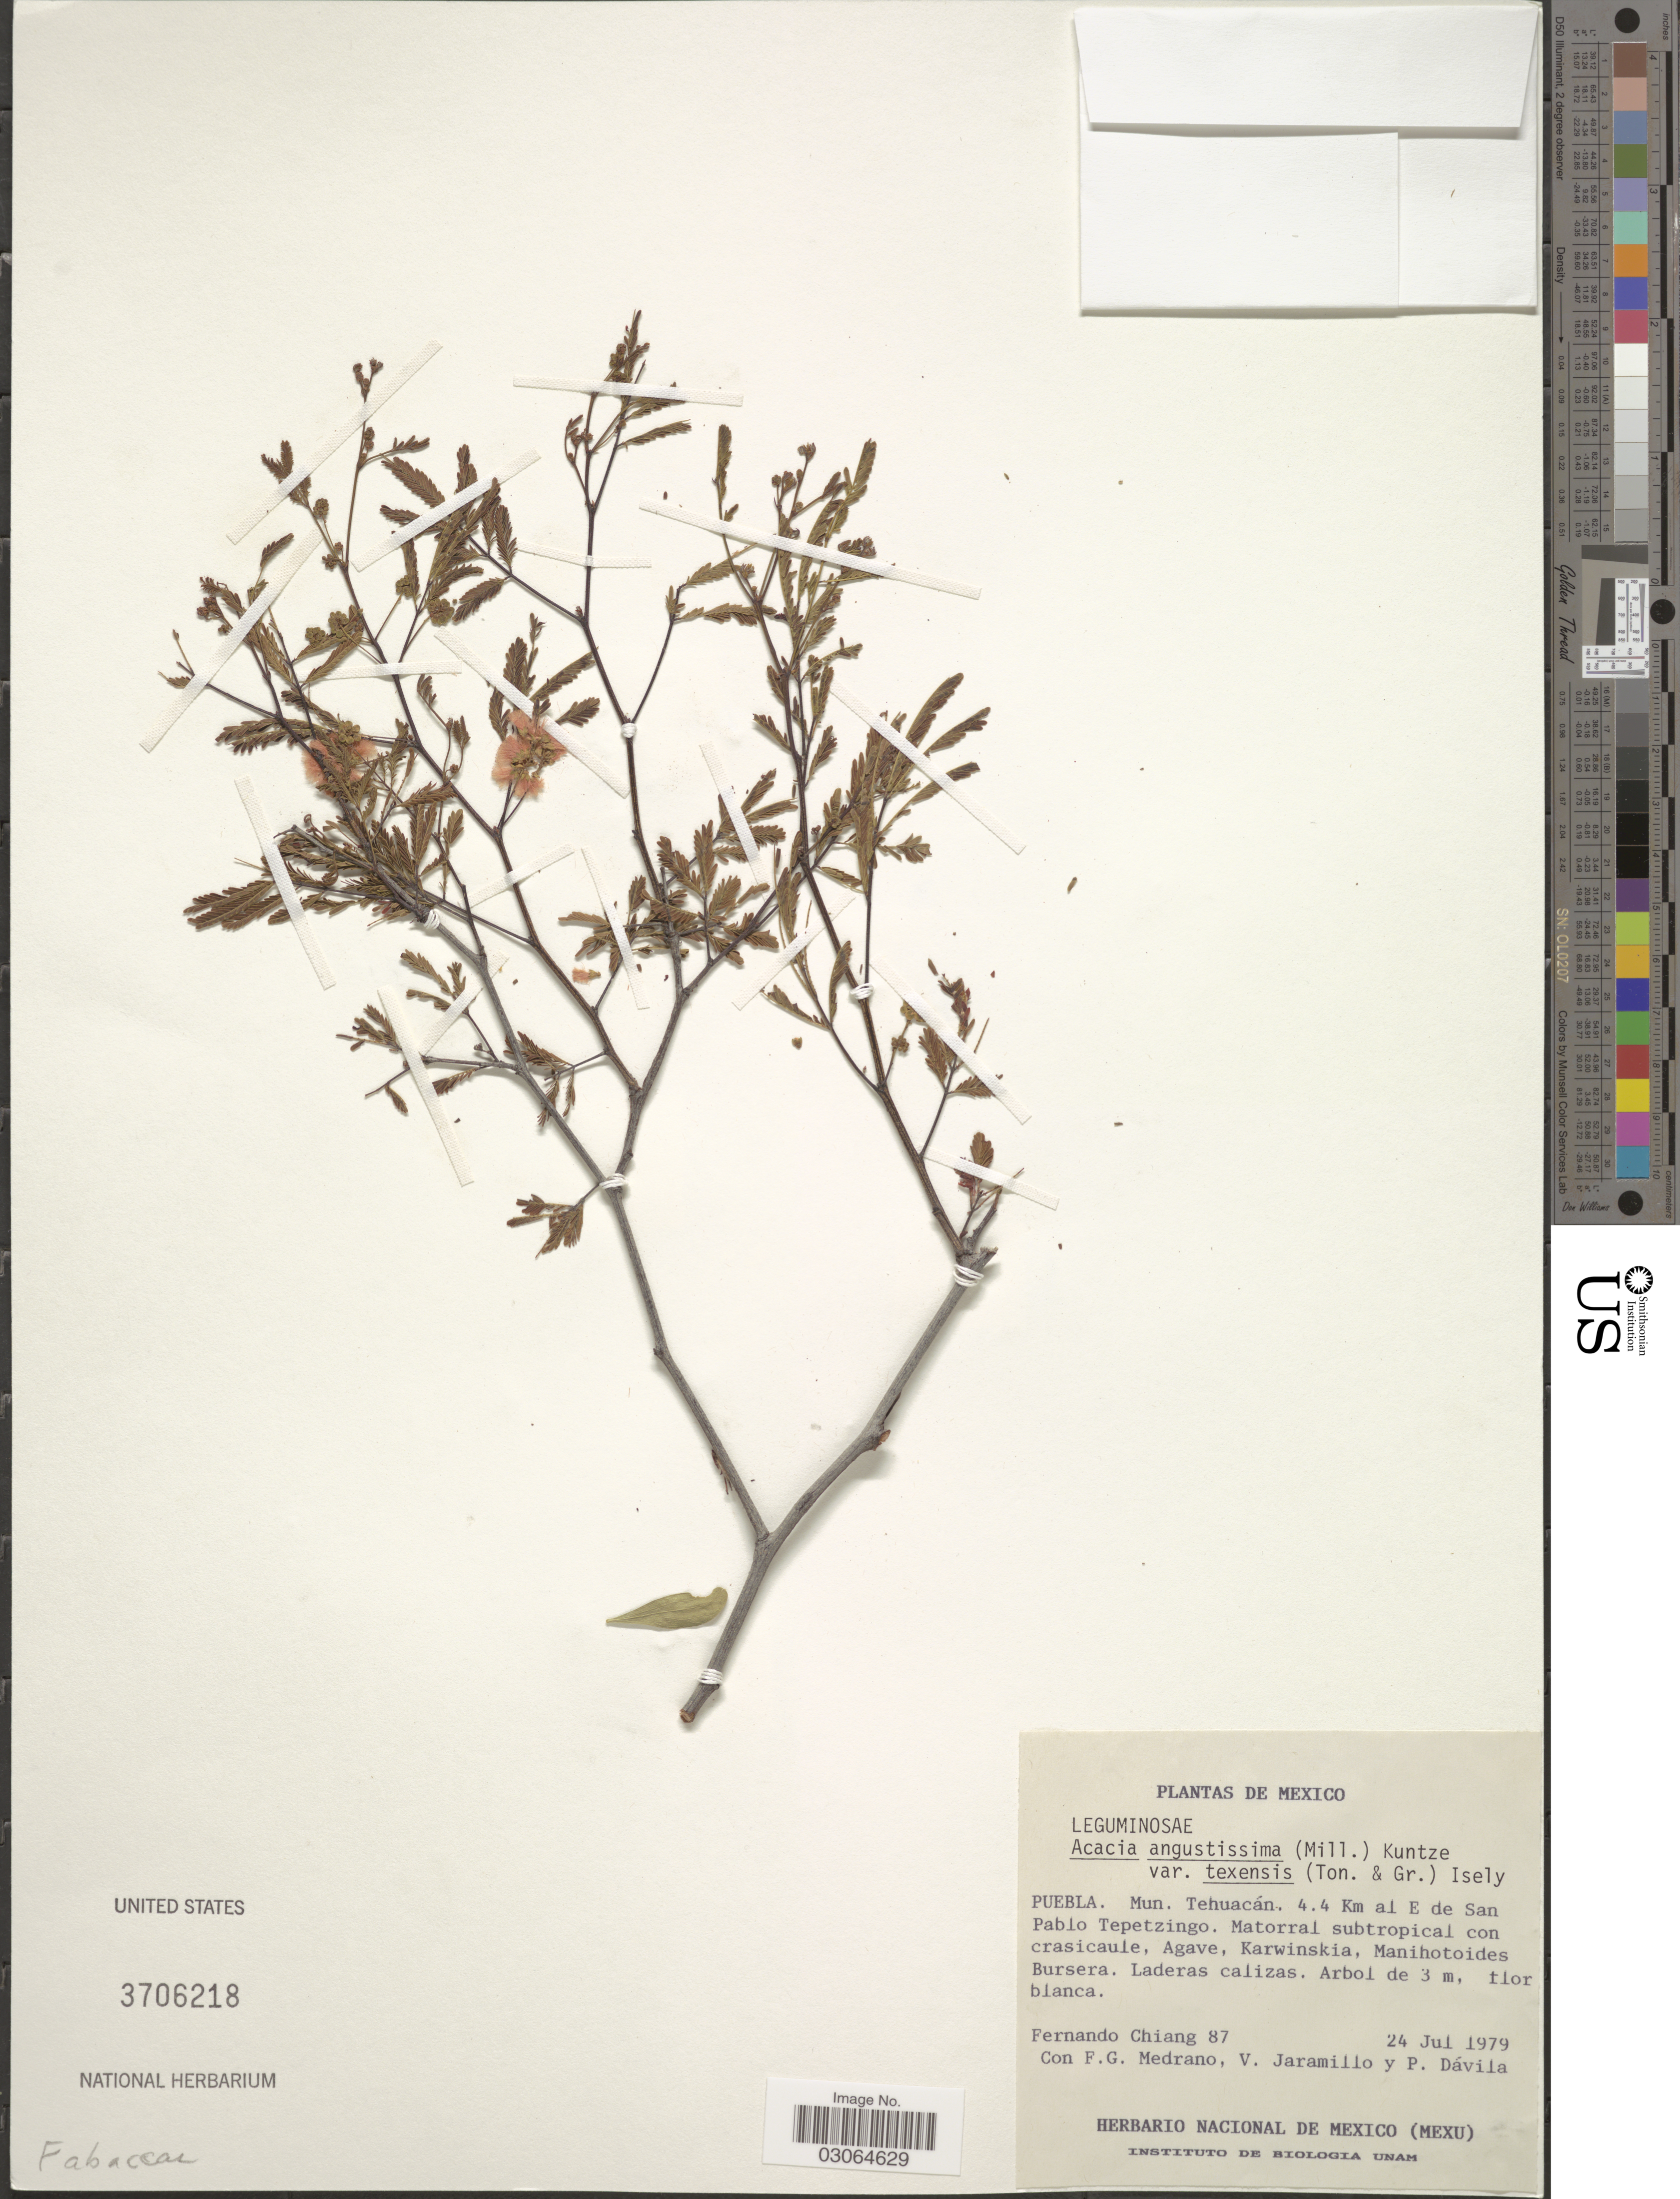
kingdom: Plantae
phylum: Tracheophyta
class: Magnoliopsida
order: Fabales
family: Fabaceae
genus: Acaciella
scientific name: Acaciella angustissima var. texensis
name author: (Nutt. ex Torr. & A. Gray) L. Rico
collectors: F. Chiang, F. Medrano, V. Jaramillo & P. Dávila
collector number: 87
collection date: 1979-07-24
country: Mexico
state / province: Puebla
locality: Mun. Tehuacán. 4.4 Km al E de San Pablo Tepetzingo.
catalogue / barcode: US 3706218